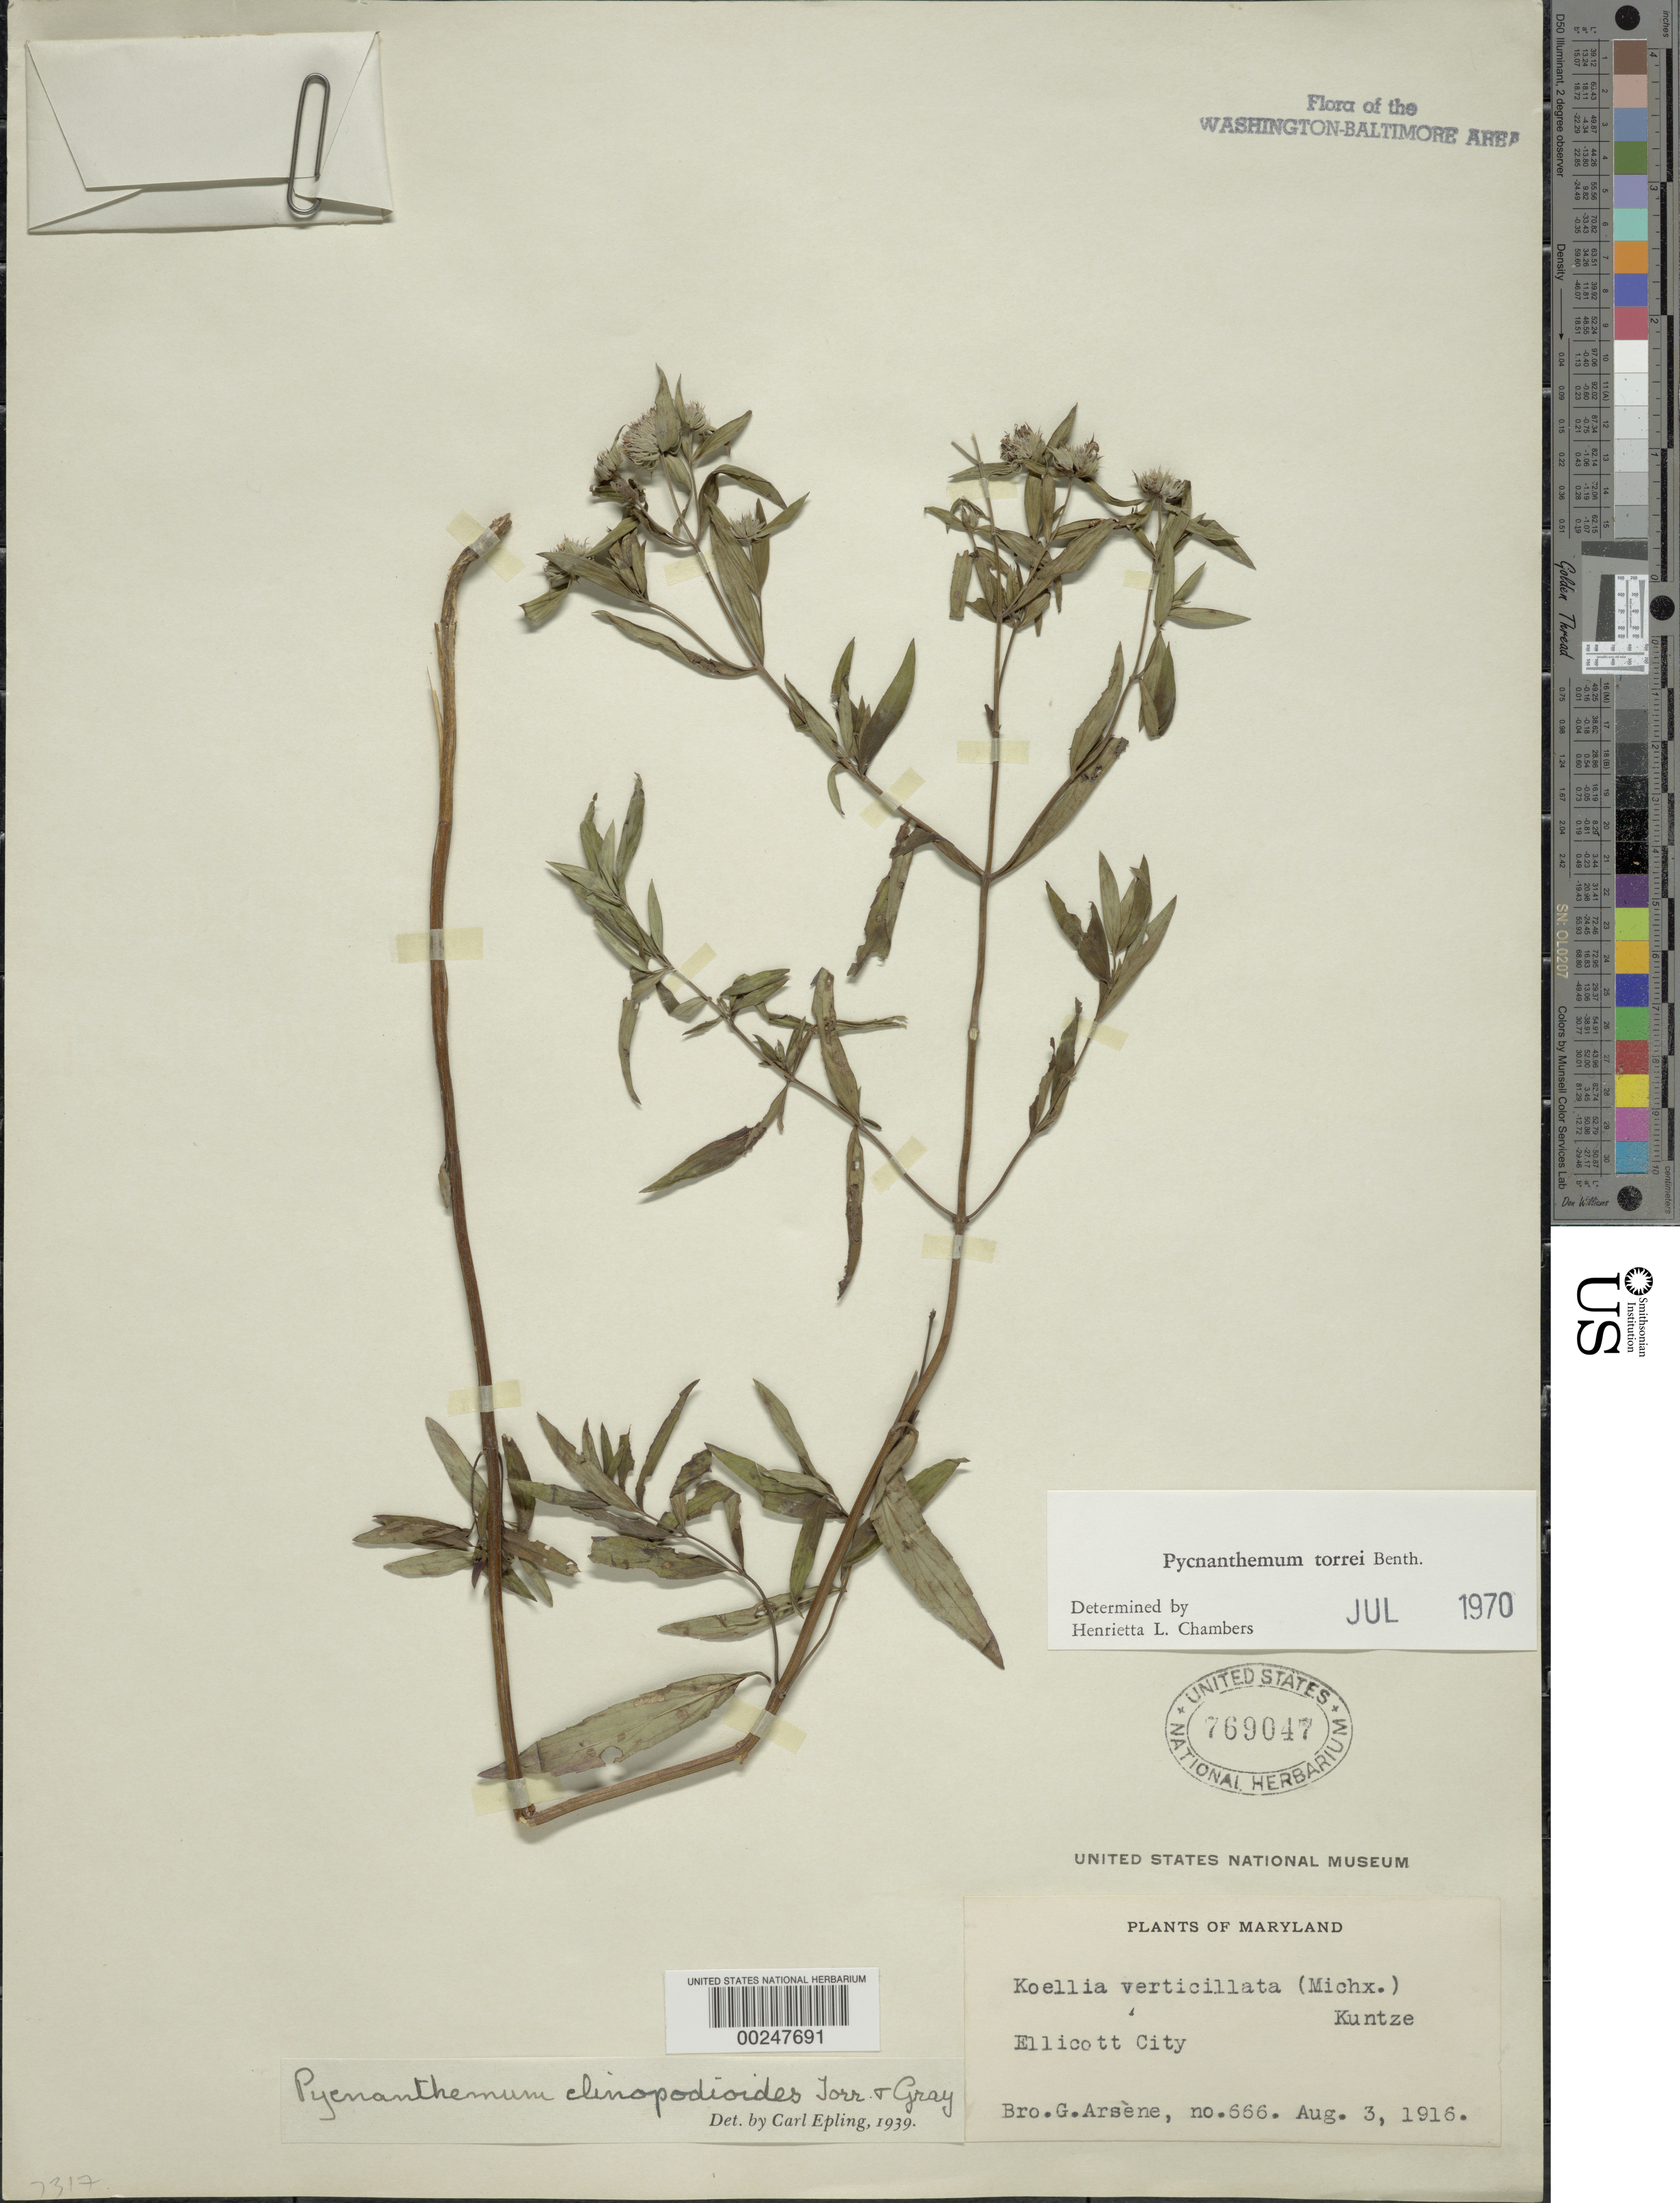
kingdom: Plantae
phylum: Tracheophyta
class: Magnoliopsida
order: Lamiales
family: Lamiaceae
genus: Pycnanthemum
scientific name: Pycnanthemum torreyi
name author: Benth.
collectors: Bro. G. Arsène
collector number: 666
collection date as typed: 03 Aug 1916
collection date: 1916-08-03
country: United States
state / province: Maryland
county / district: Howard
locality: Ellicott City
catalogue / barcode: US 769047